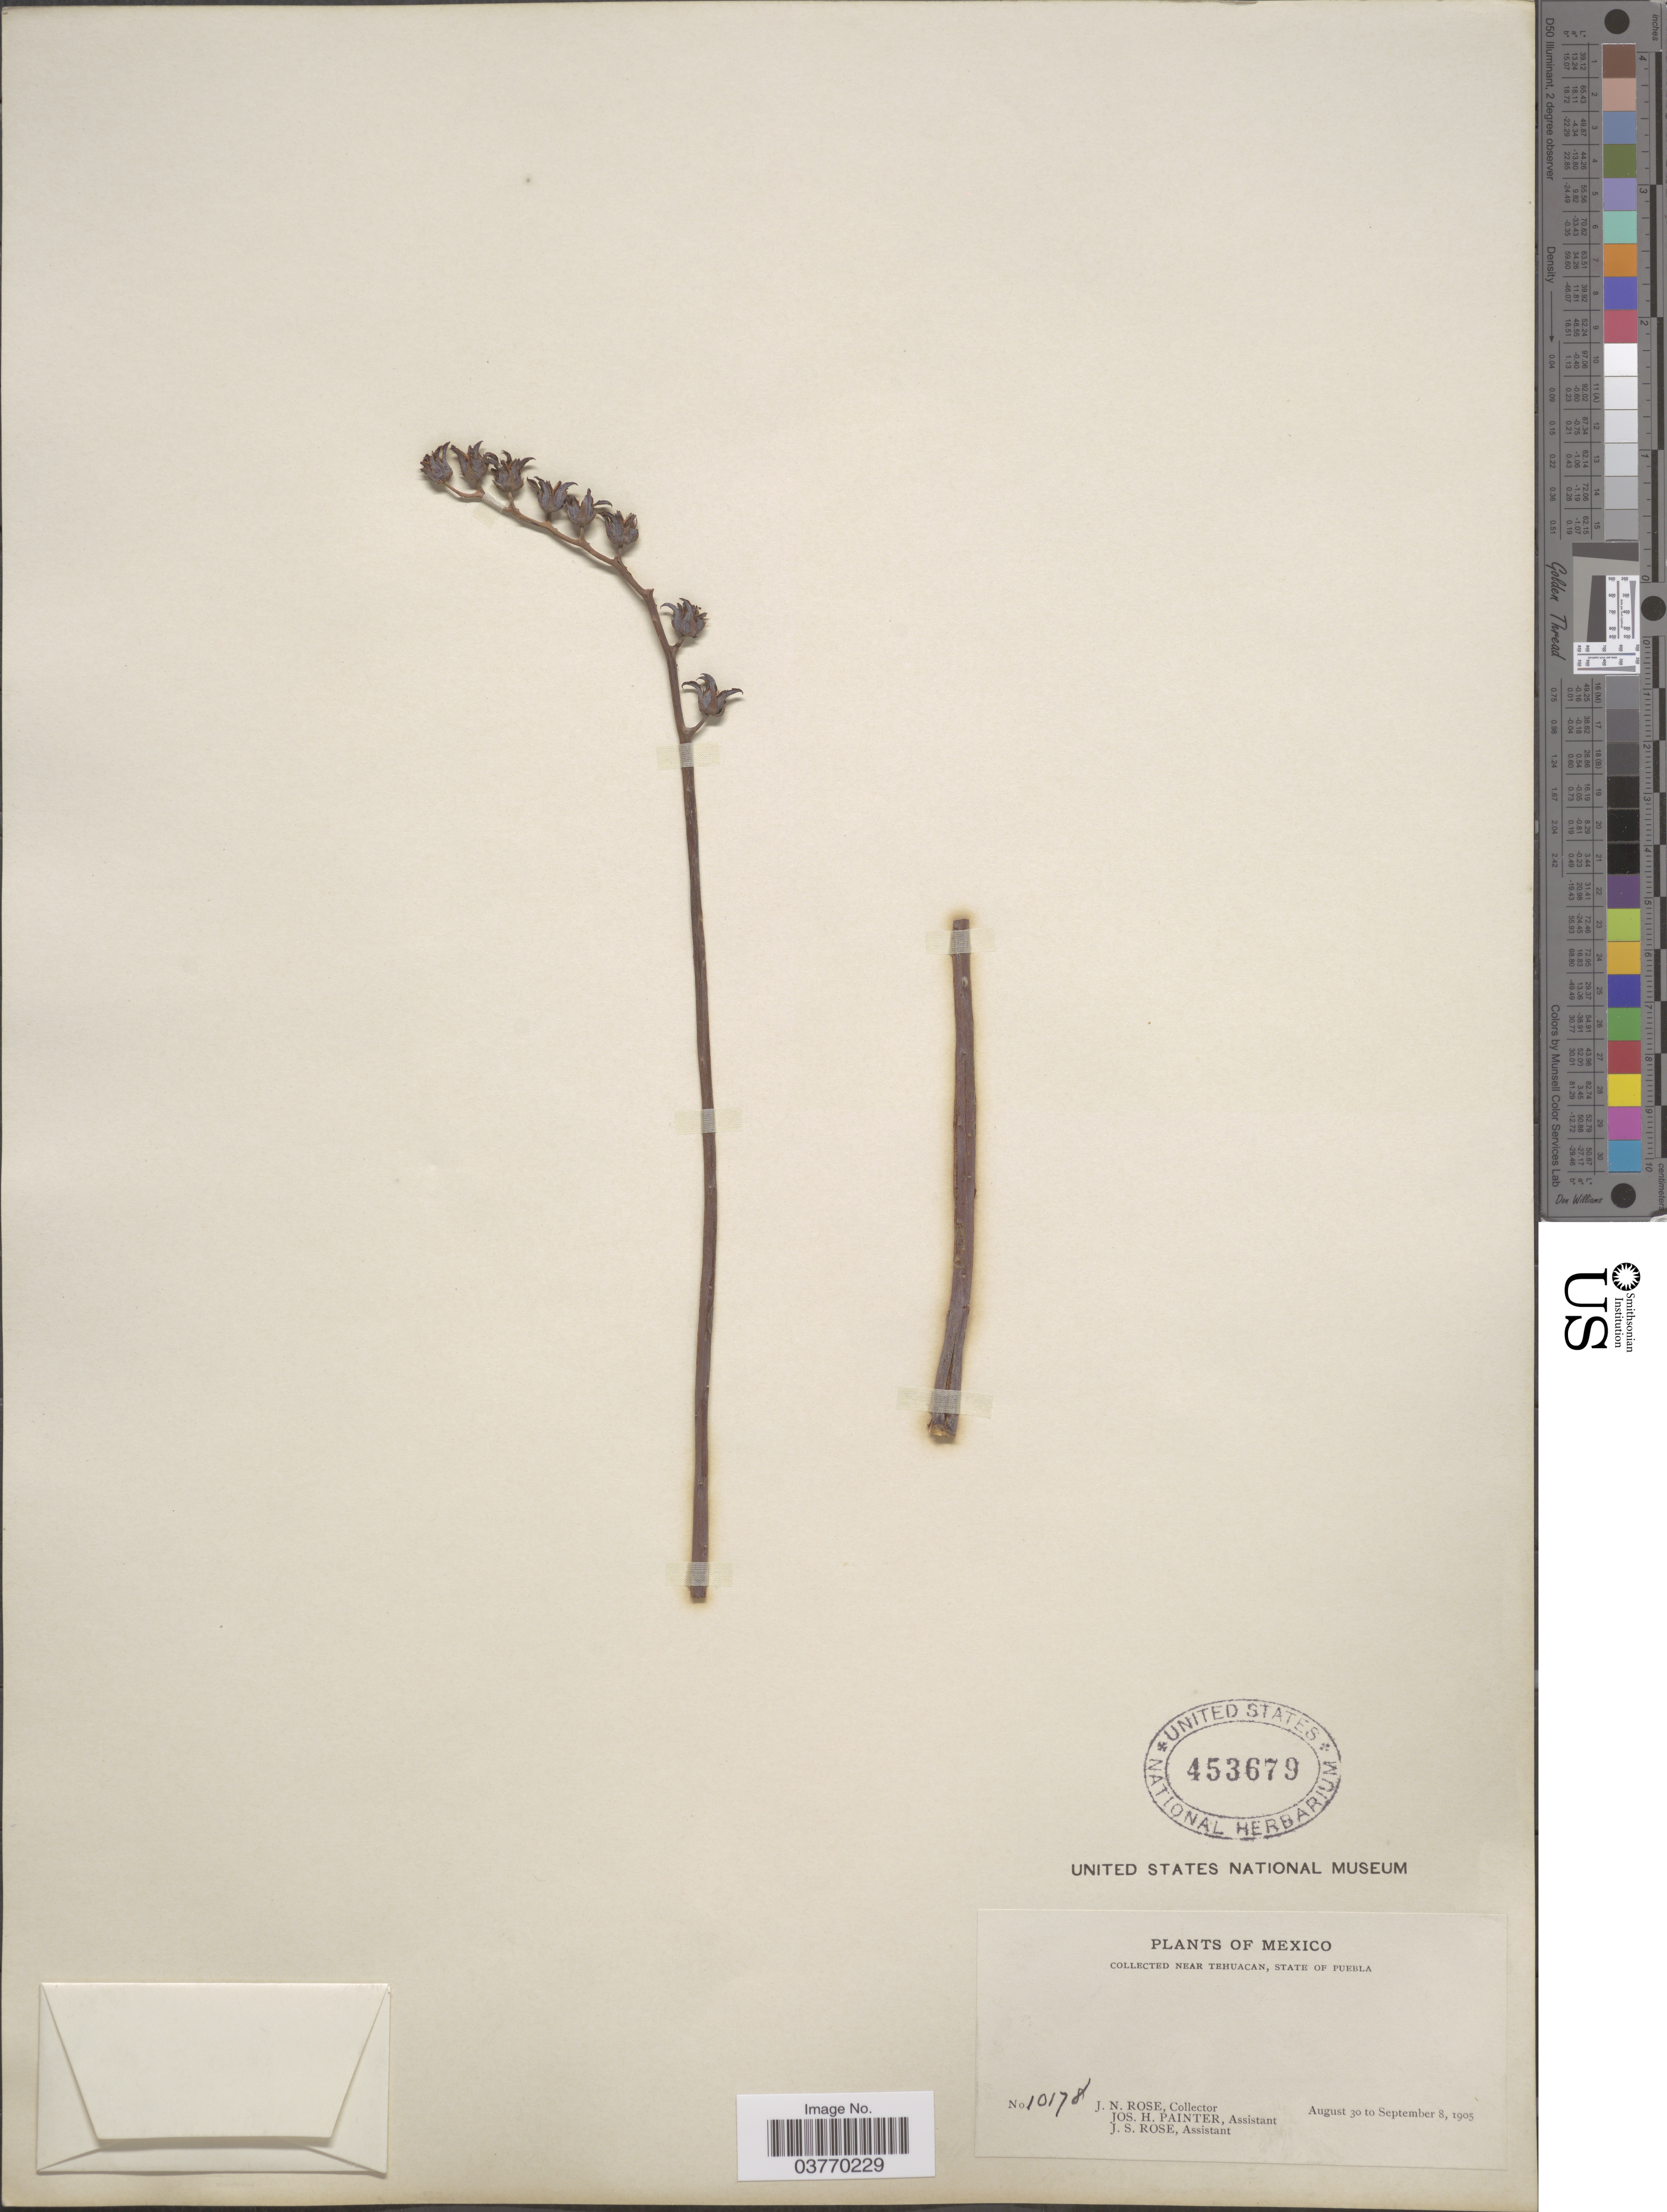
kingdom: Plantae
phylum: Tracheophyta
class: Magnoliopsida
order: Saxifragales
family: Crassulaceae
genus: Echeveria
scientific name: Echeveria heterosepala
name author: Rose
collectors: J. N. Rose, J. H. Painter & J. S. Rose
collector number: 10178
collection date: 1905-08-30/1905-09-08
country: Mexico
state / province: Puebla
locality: Near Tehuacan.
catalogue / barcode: US 453679